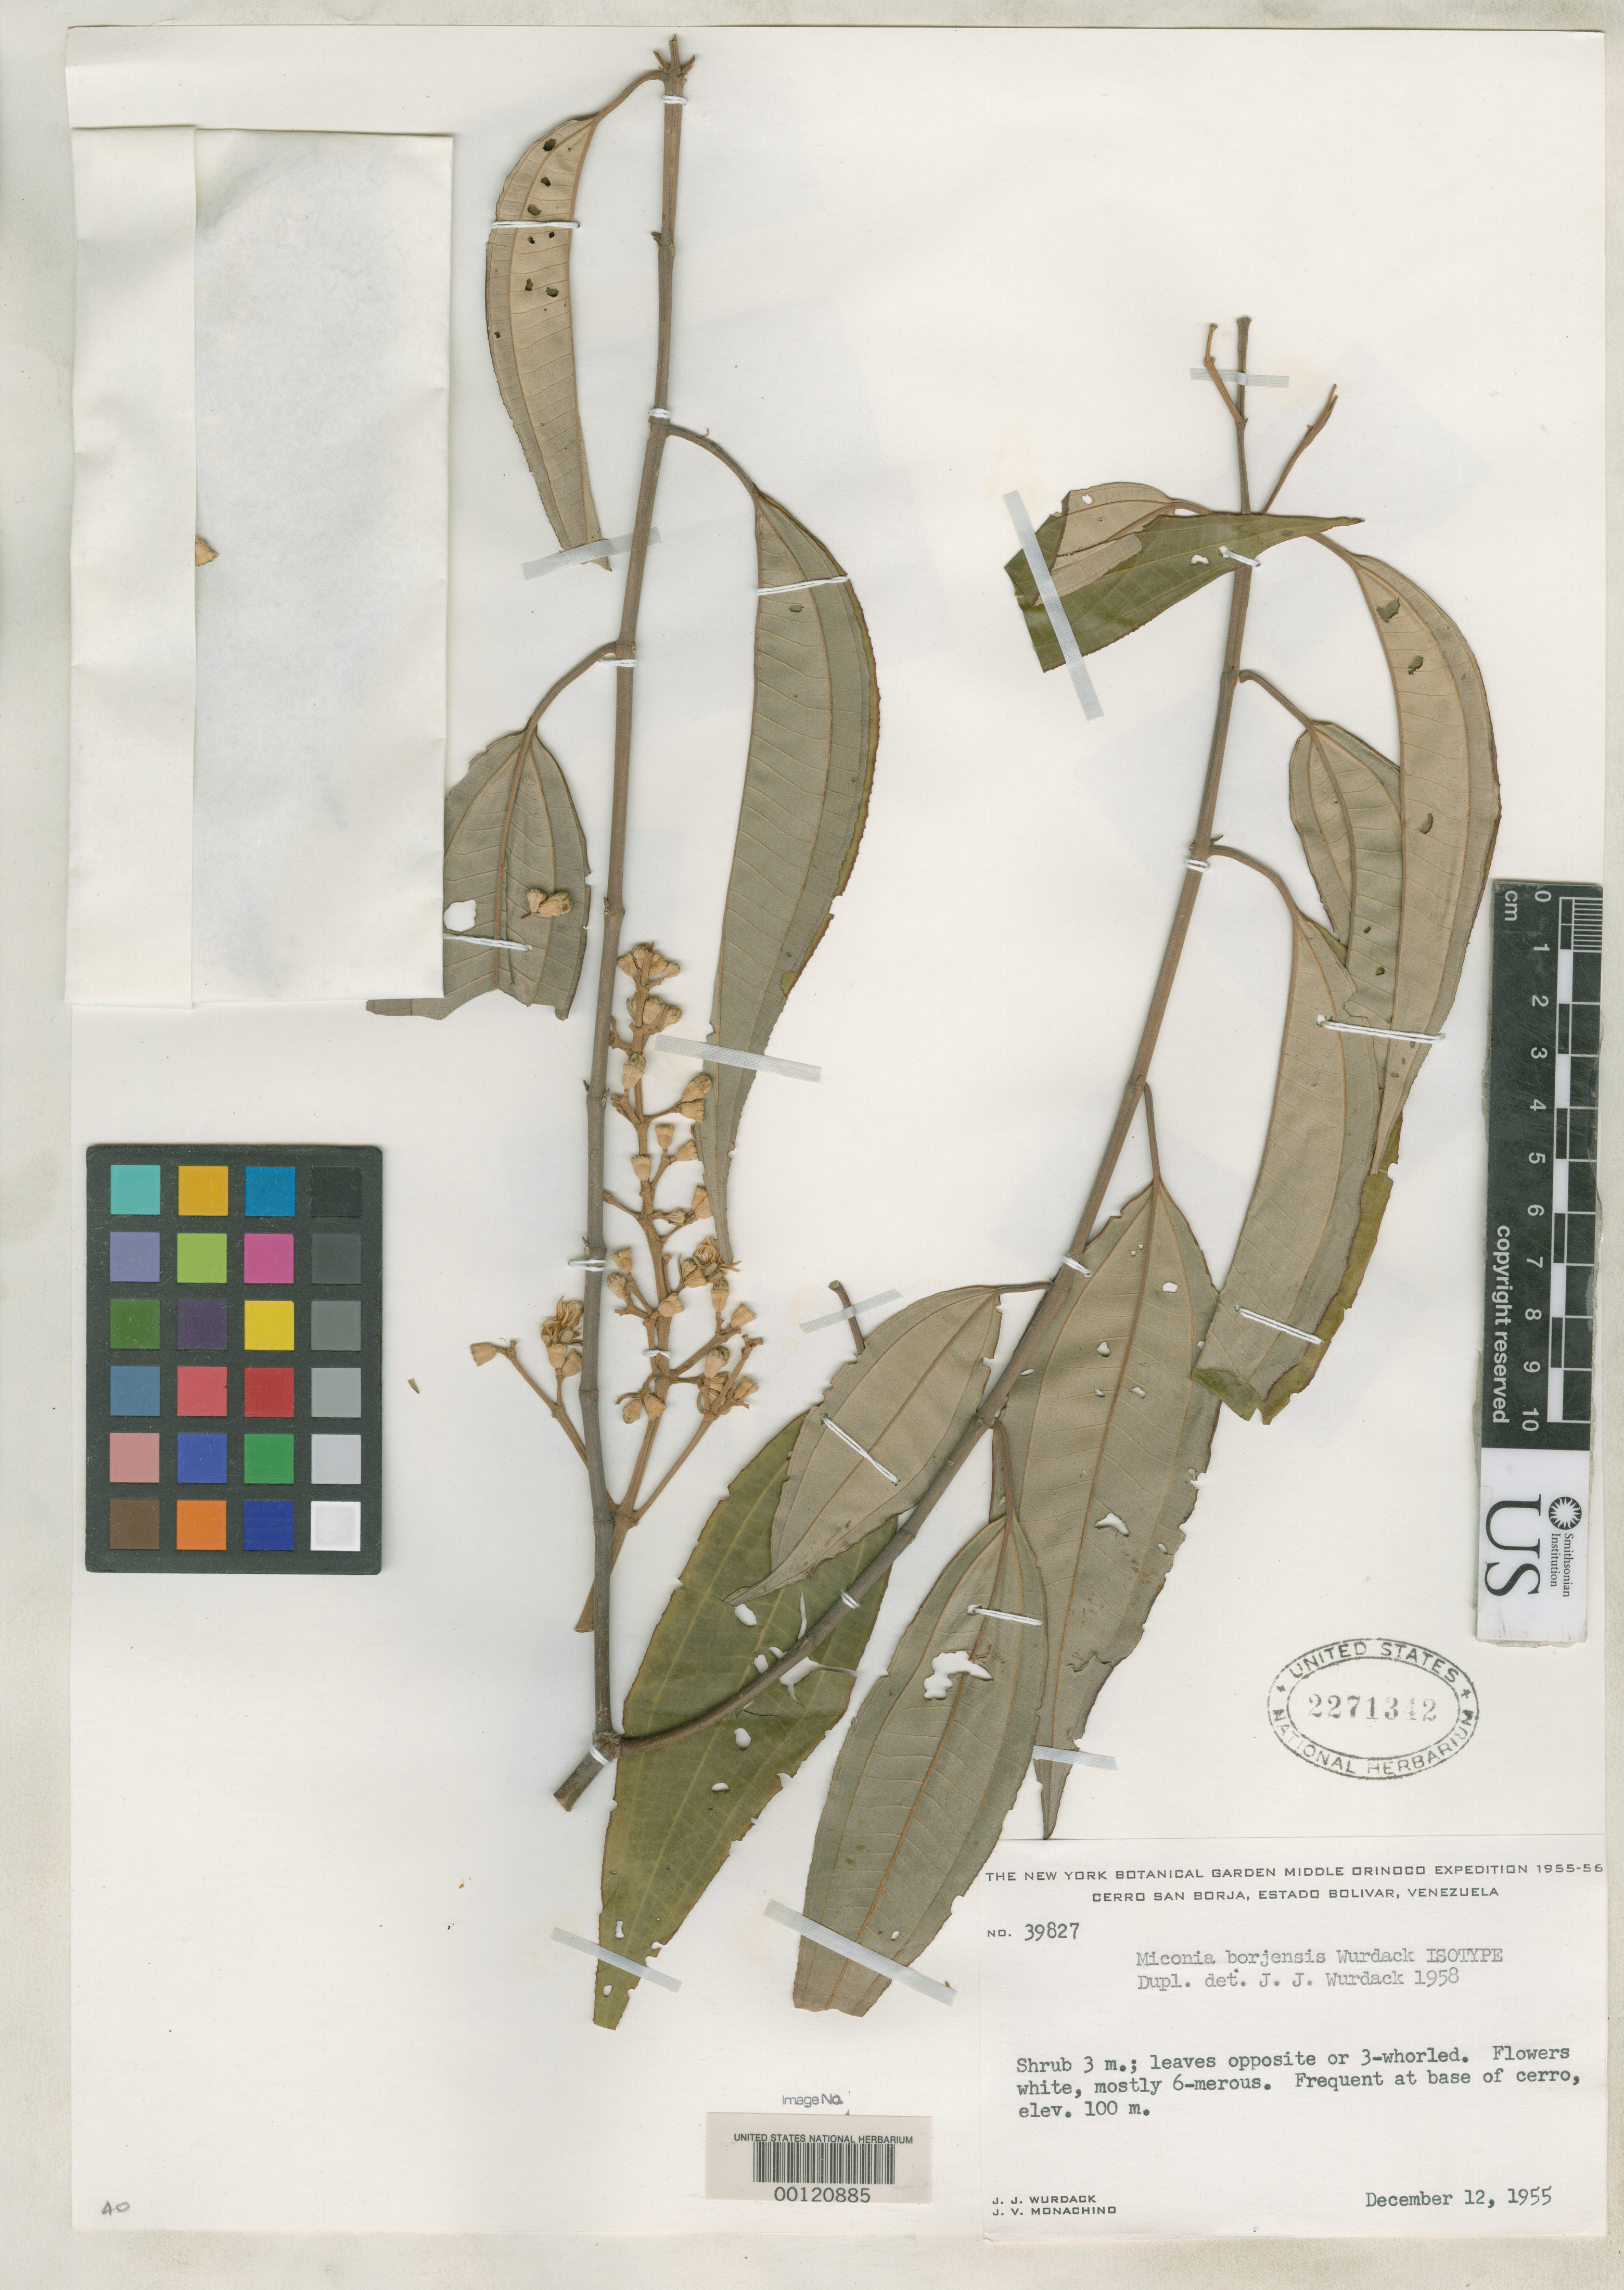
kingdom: Plantae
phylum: Tracheophyta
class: Magnoliopsida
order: Myrtales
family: Melastomataceae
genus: Miconia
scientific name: Miconia borjensis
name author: Wurdack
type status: Isotype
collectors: J. J. Wurdack & J. V. Monachino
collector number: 39827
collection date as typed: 12 Dec 1955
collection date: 1955-12-12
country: Venezuela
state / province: Bolivar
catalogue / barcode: US 2271342